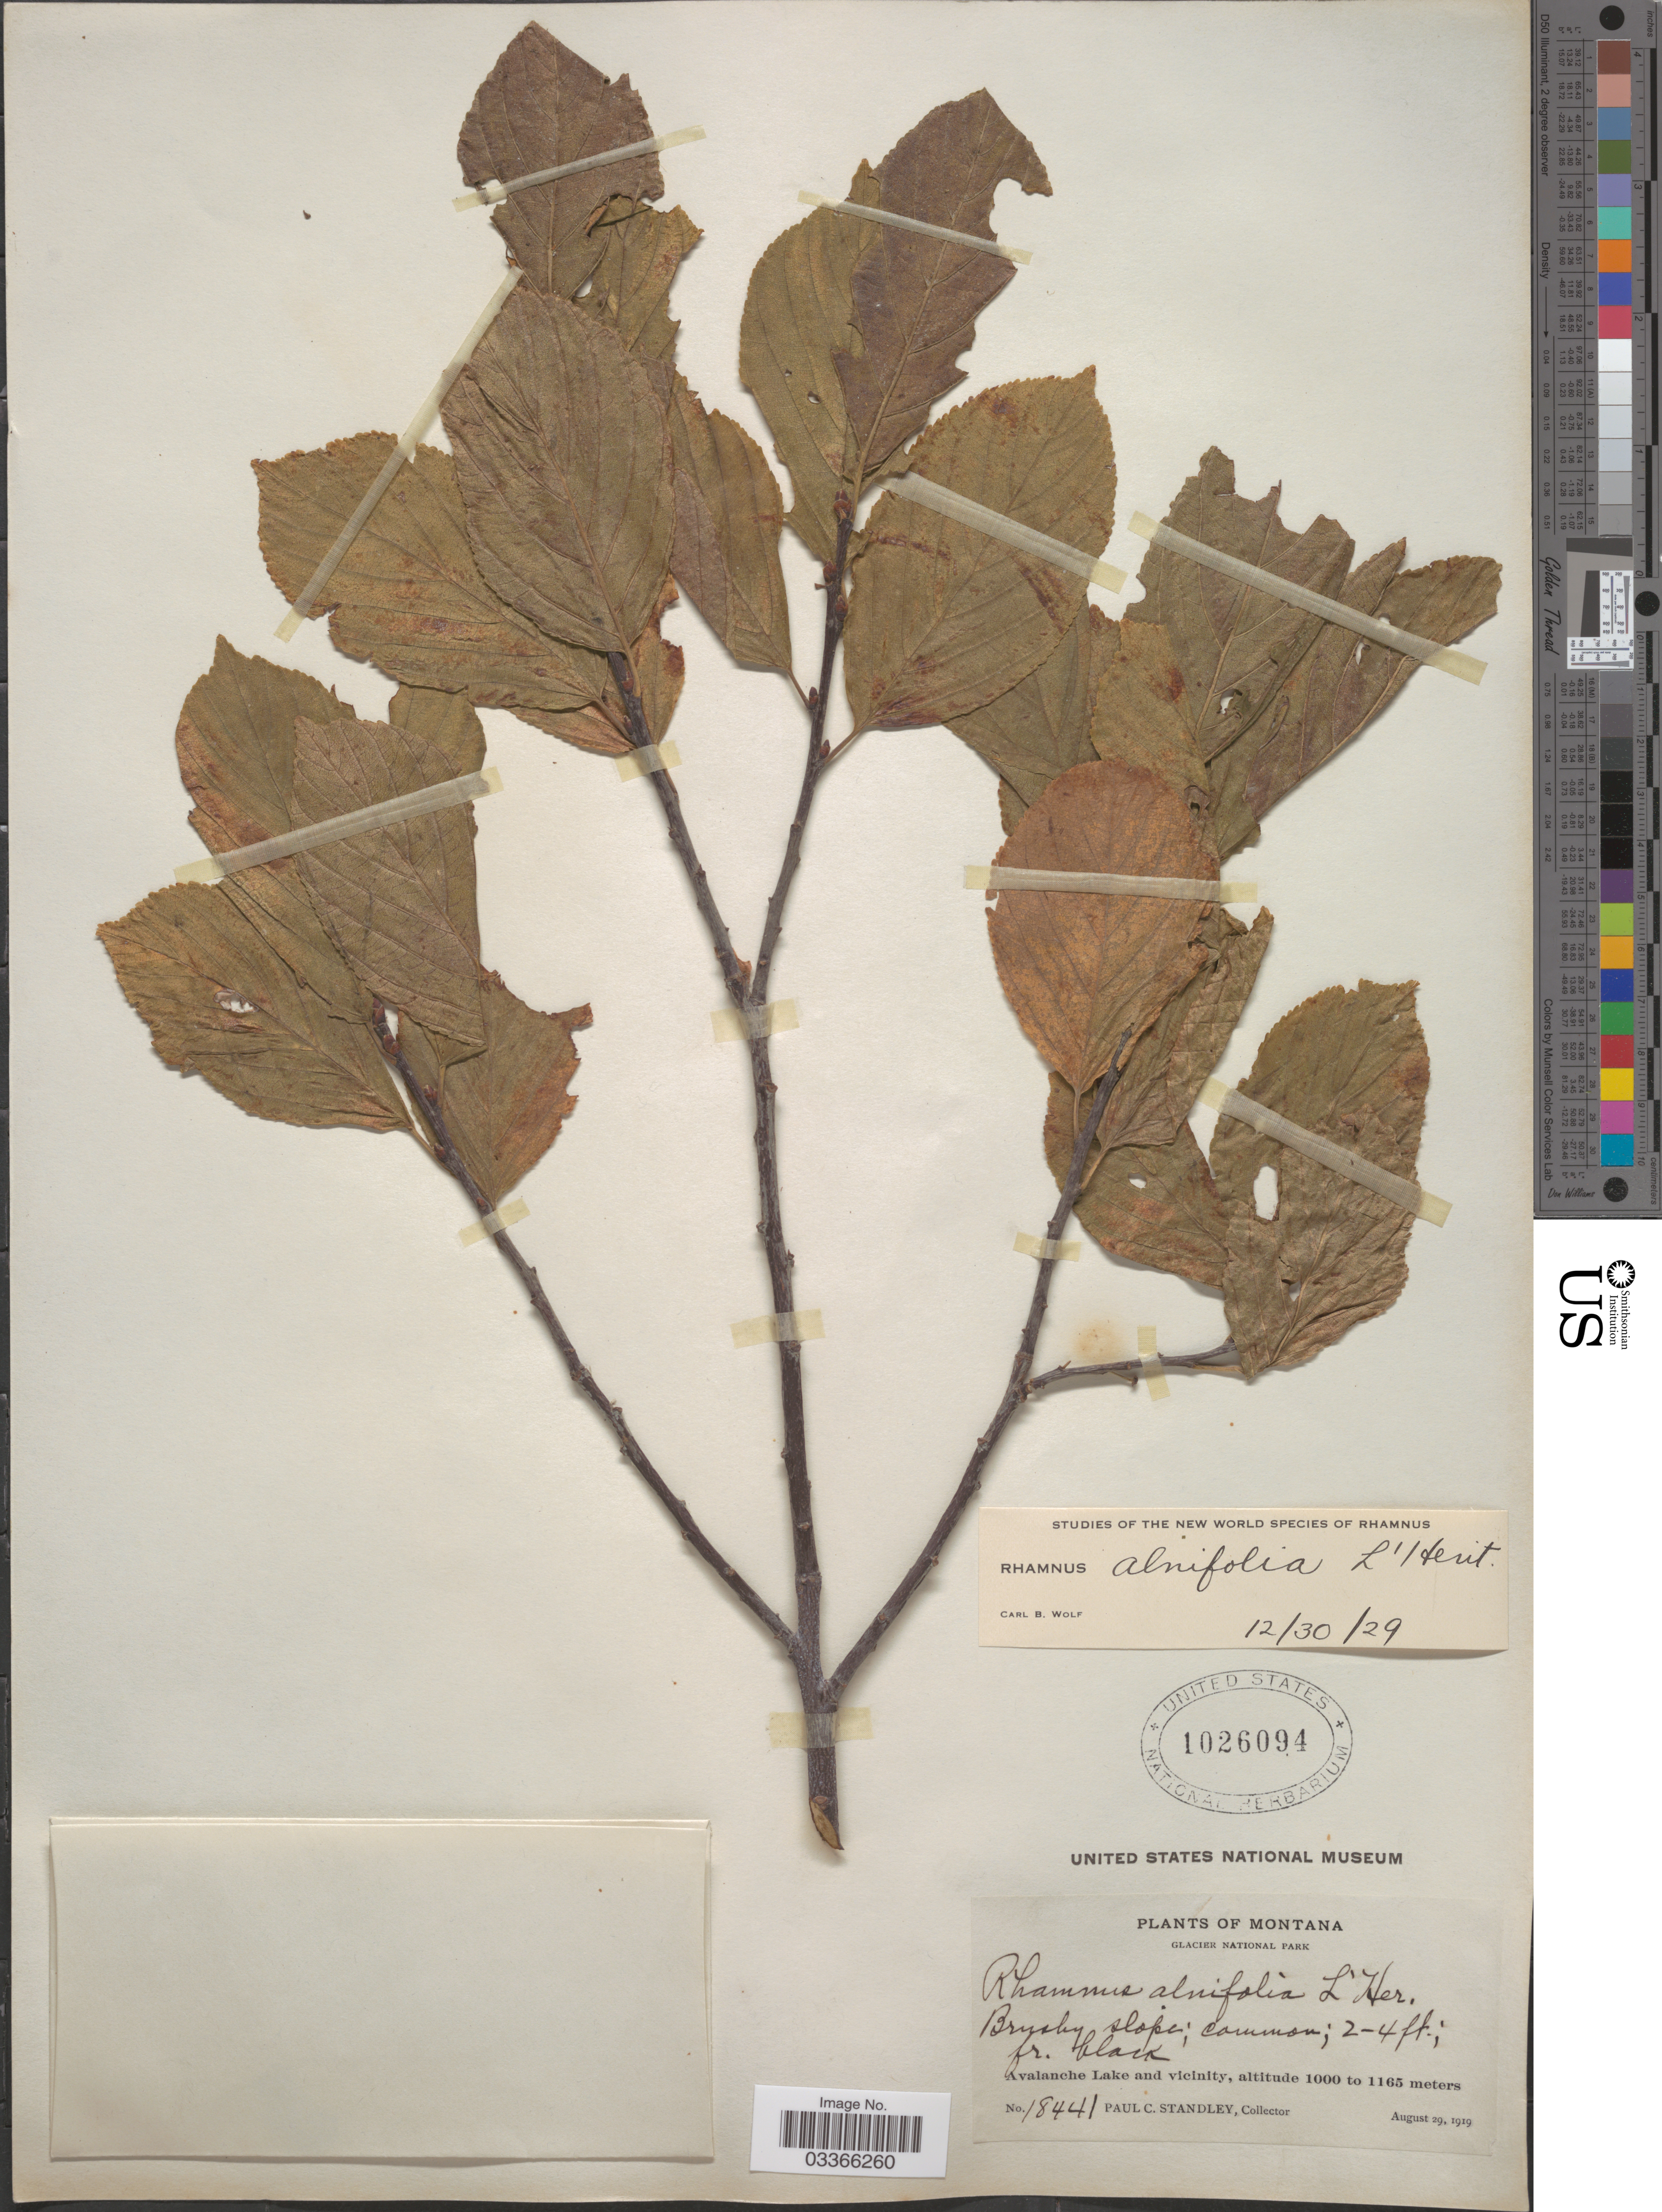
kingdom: Plantae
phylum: Tracheophyta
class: Magnoliopsida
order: Rosales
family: Rhamnaceae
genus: Rhamnus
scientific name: Rhamnus alnifolia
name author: L'Hér.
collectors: P. C. Standley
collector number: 18441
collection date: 1919-08-29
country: United States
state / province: Montana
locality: Glacier National Park, Avalanche Lake and vicinity.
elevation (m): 1000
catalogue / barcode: US 1026094